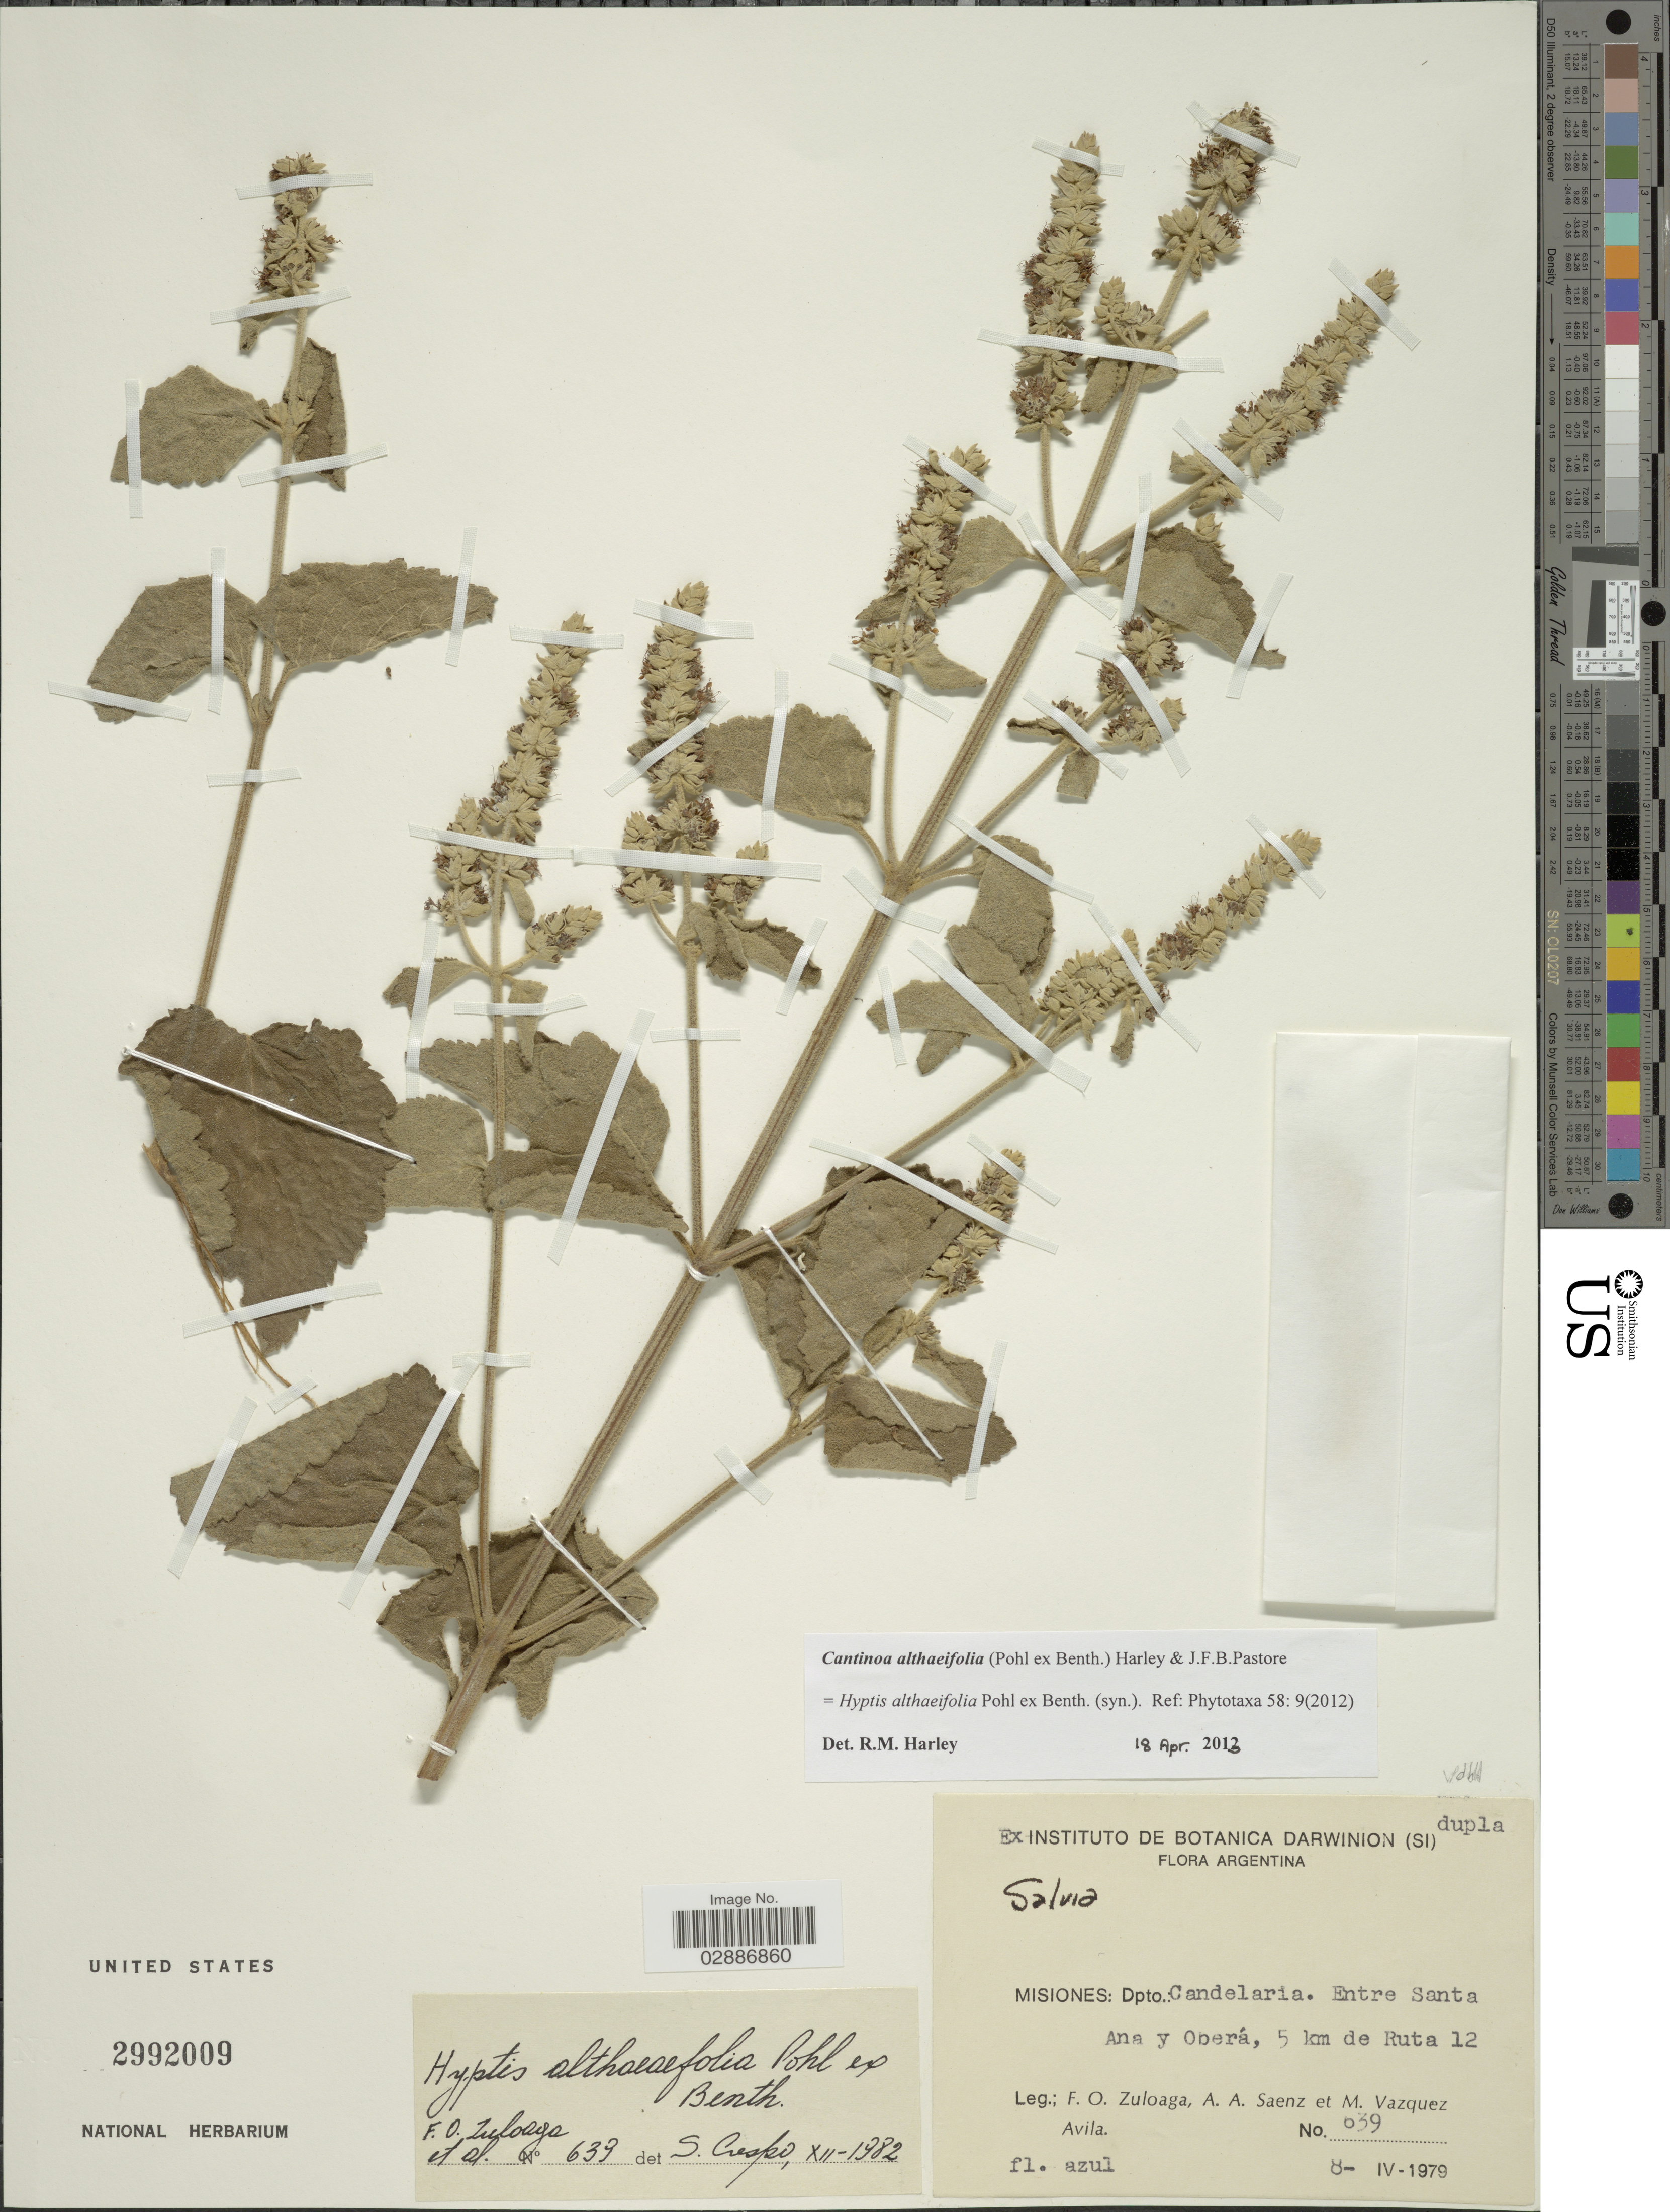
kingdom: Plantae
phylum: Tracheophyta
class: Magnoliopsida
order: Lamiales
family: Lamiaceae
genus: Cantinoa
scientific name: Cantinoa althaeifolia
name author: (Pohl ex Benth.) Harley & J.F.B. Pastore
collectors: F. O. Zuloaga, A. A. Saenz & M. Vázquez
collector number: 639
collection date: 1979-04-08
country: Argentina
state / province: Misiones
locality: Dpto.: Candelaria. entre Santa Ana y Oberá, 5 km de Ruta 12.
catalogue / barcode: US 2992009